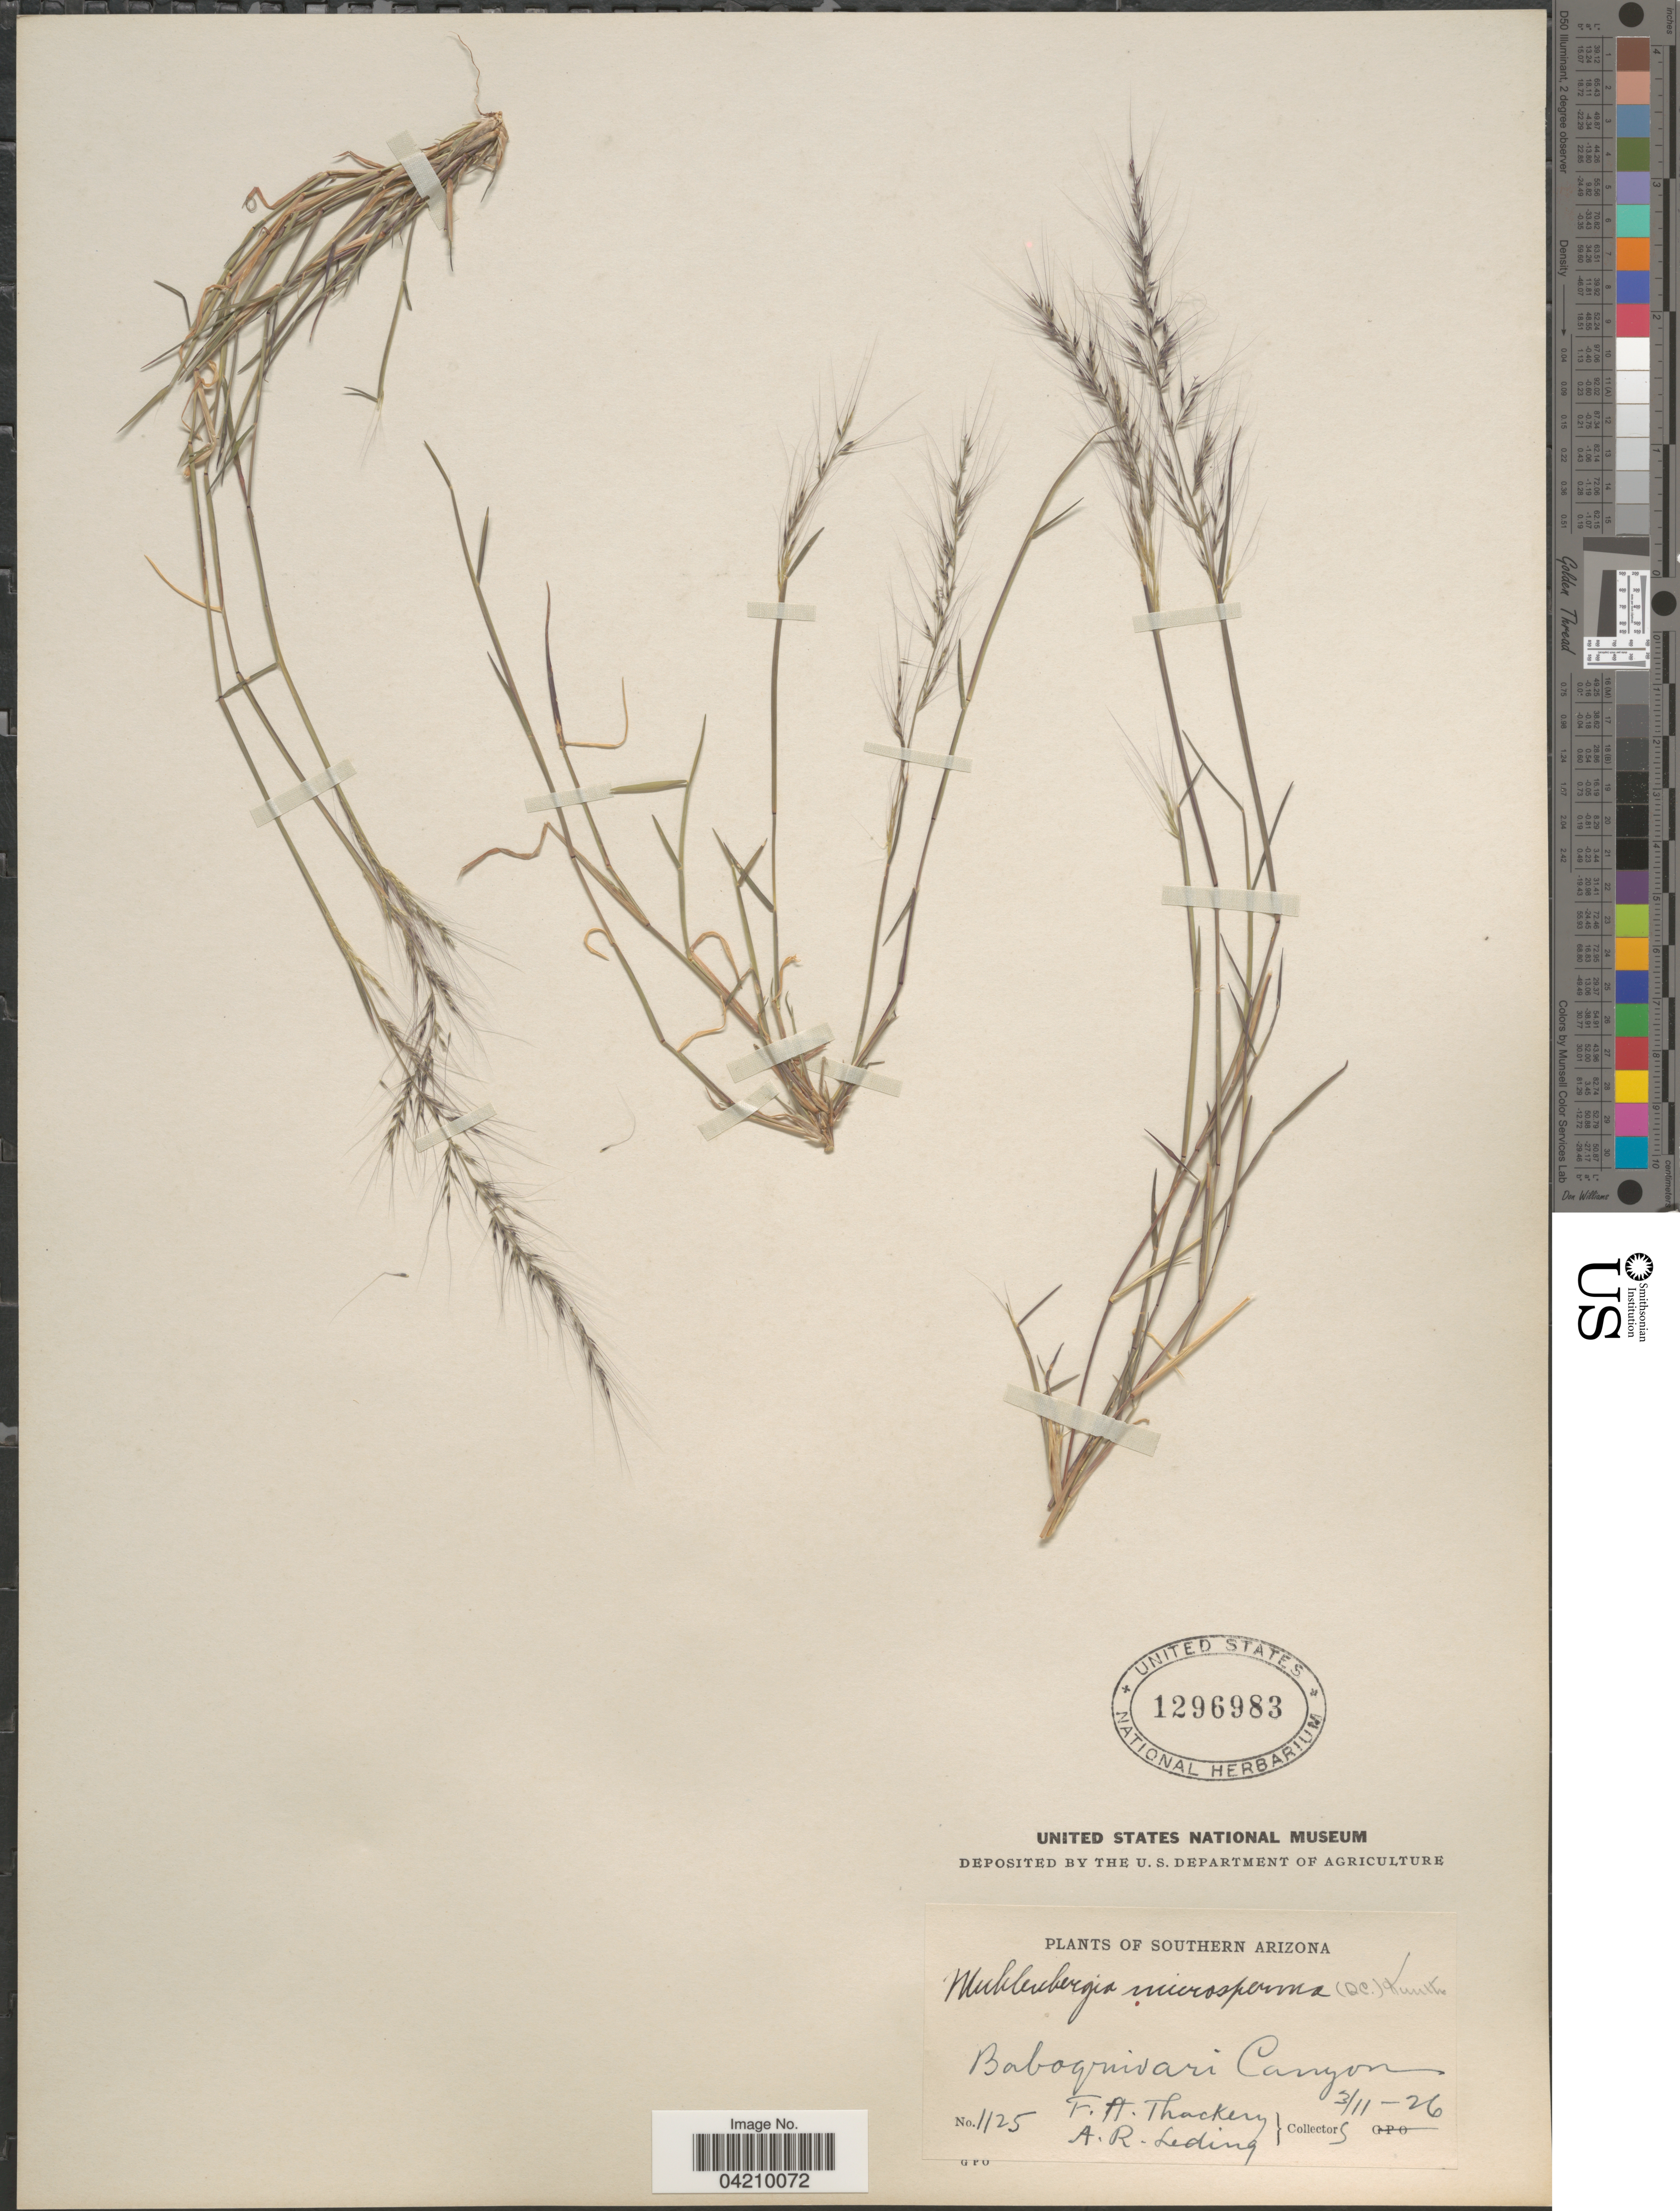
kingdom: Plantae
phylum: Tracheophyta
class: Liliopsida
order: Poales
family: Poaceae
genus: Muhlenbergia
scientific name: Muhlenbergia microsperma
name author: (DC.) Kunth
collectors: F. Thackery & A. Leding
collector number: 1125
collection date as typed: Transcribed d/m/y: 11/3/26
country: United States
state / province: Arizona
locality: Southern Arizona. Baboquivari Canyon.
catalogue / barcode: US 1296983